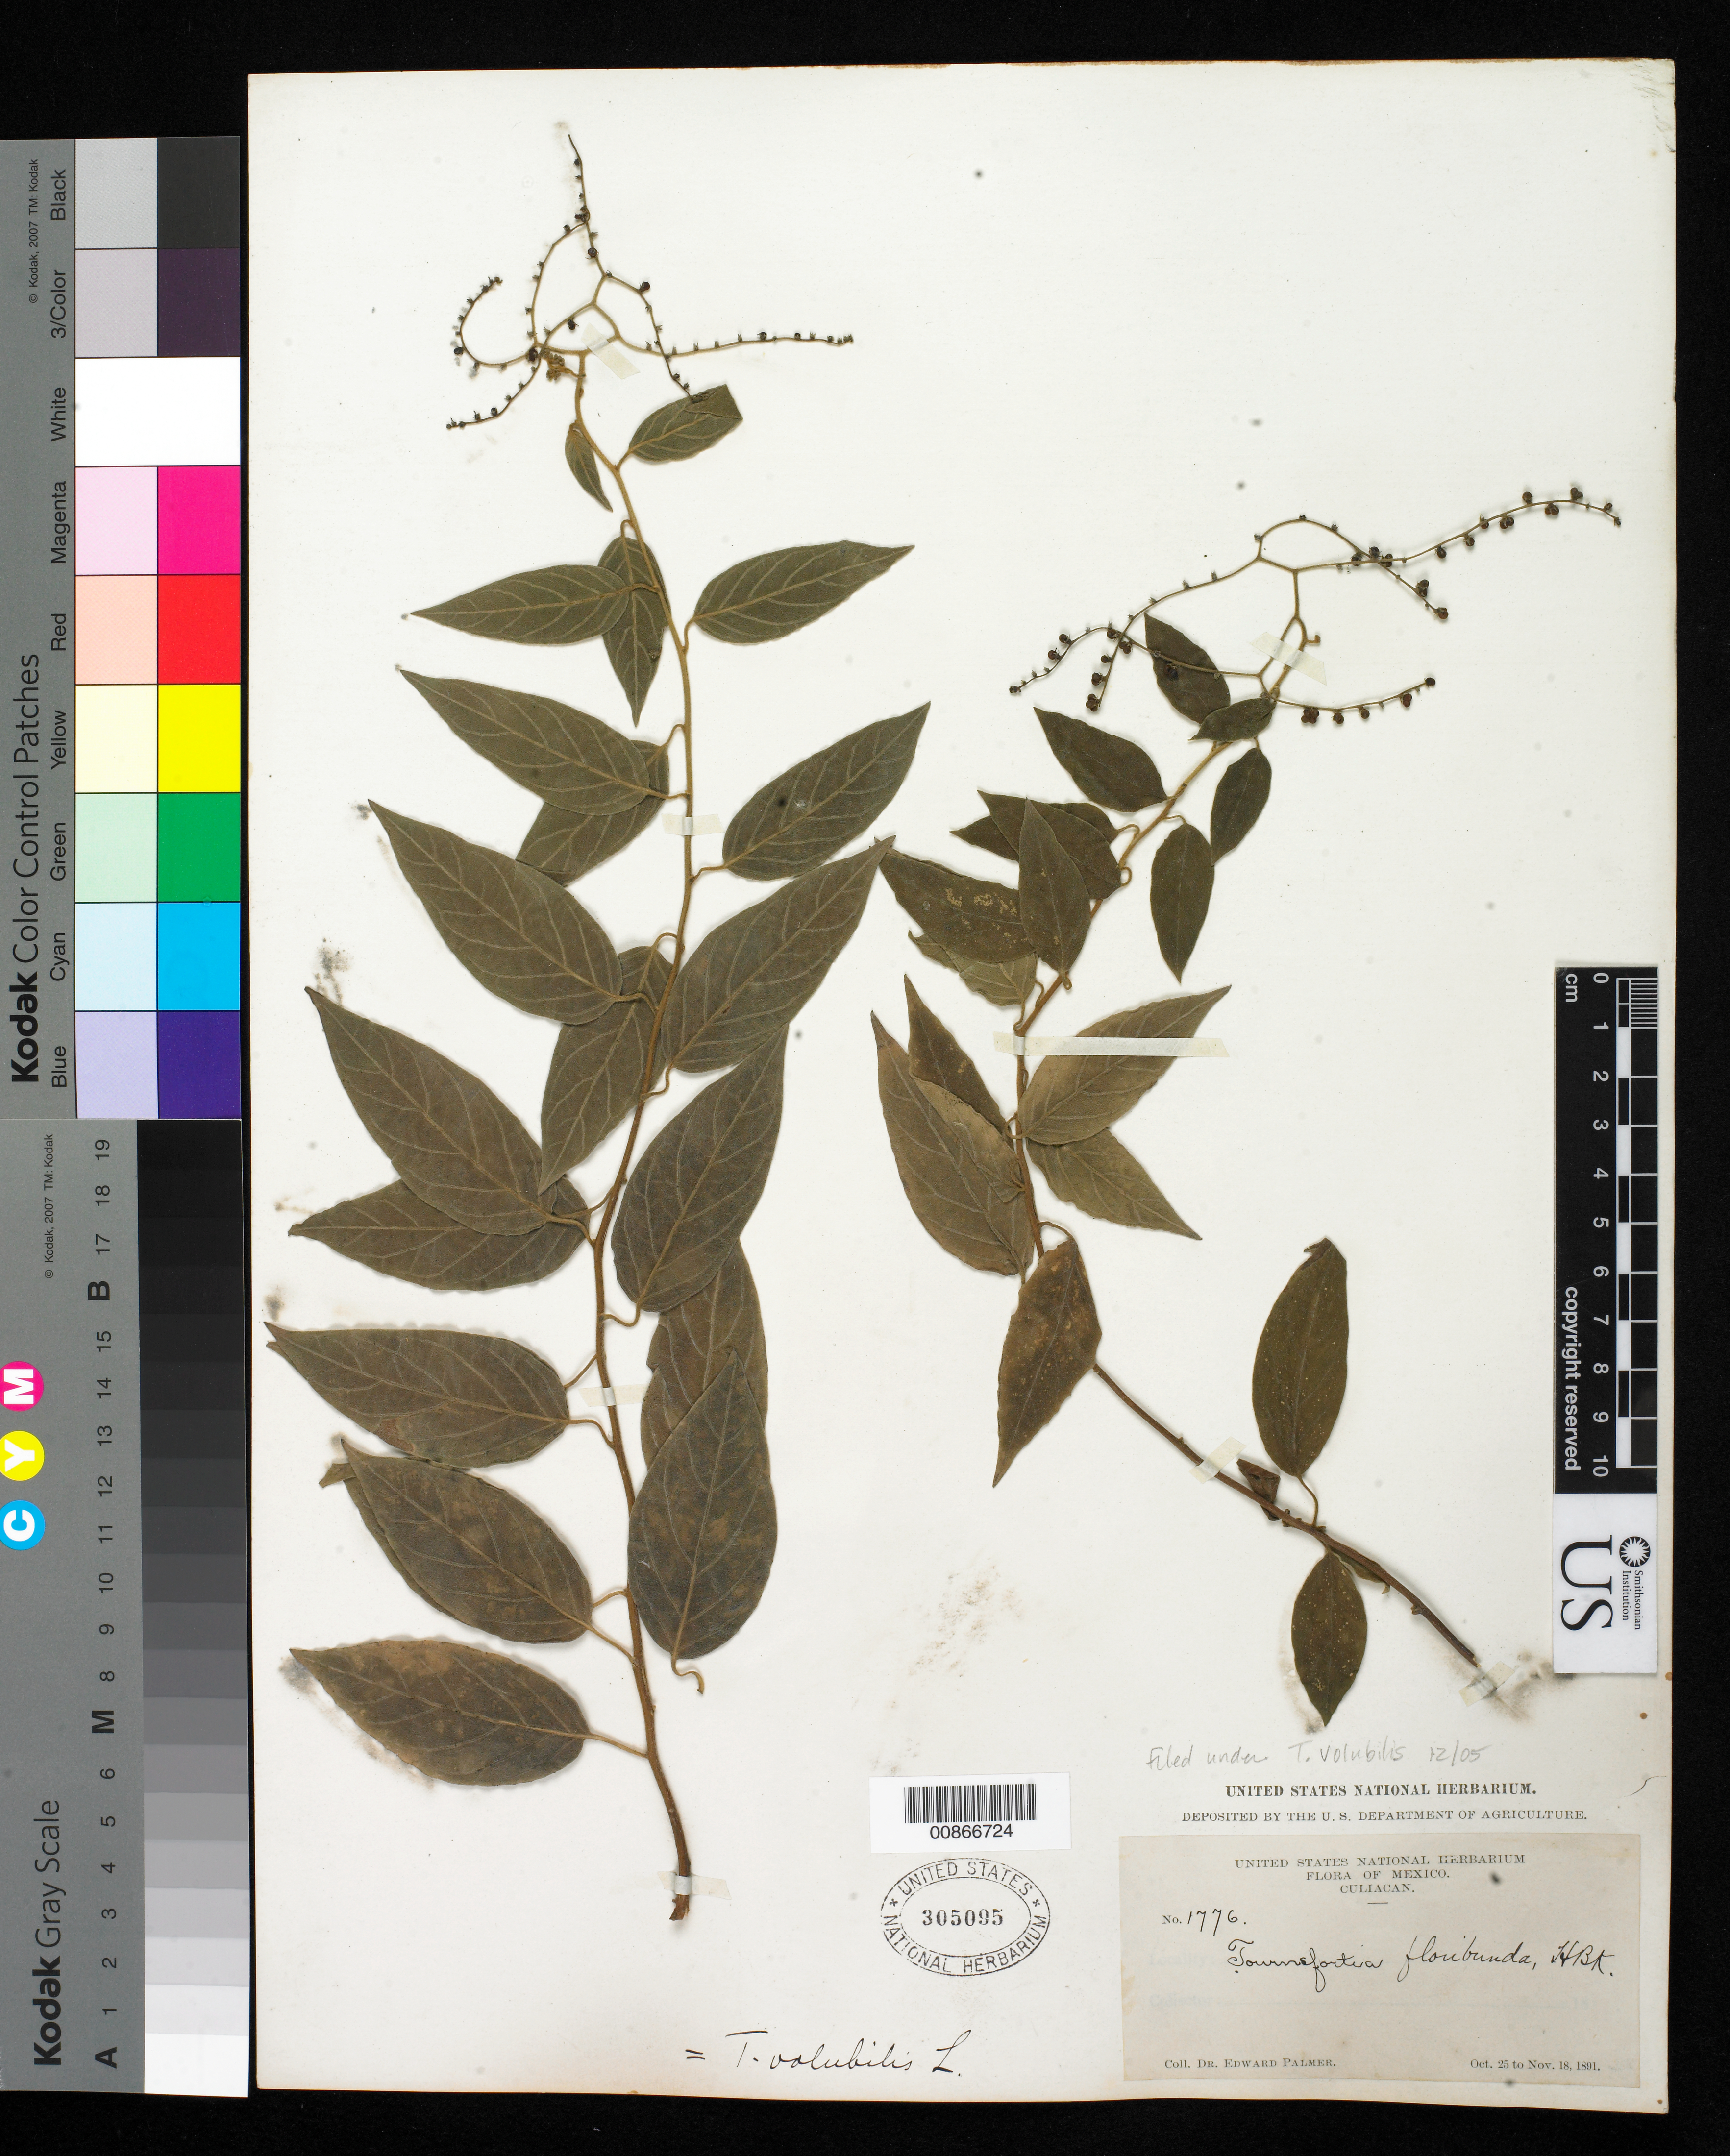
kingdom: Plantae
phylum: Tracheophyta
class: Magnoliopsida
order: Boraginales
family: Heliotropiaceae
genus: Myriopus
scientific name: Myriopus volubilis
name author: (L.) Small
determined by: Feuillet, C.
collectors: E. Palmer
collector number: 1776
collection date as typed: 25 Oct 1891 to 18 Nov 1891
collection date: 1891-10-25/1891-11-18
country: Mexico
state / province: Sinaloa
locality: Culiacan, Sinaloa.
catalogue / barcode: US 305095